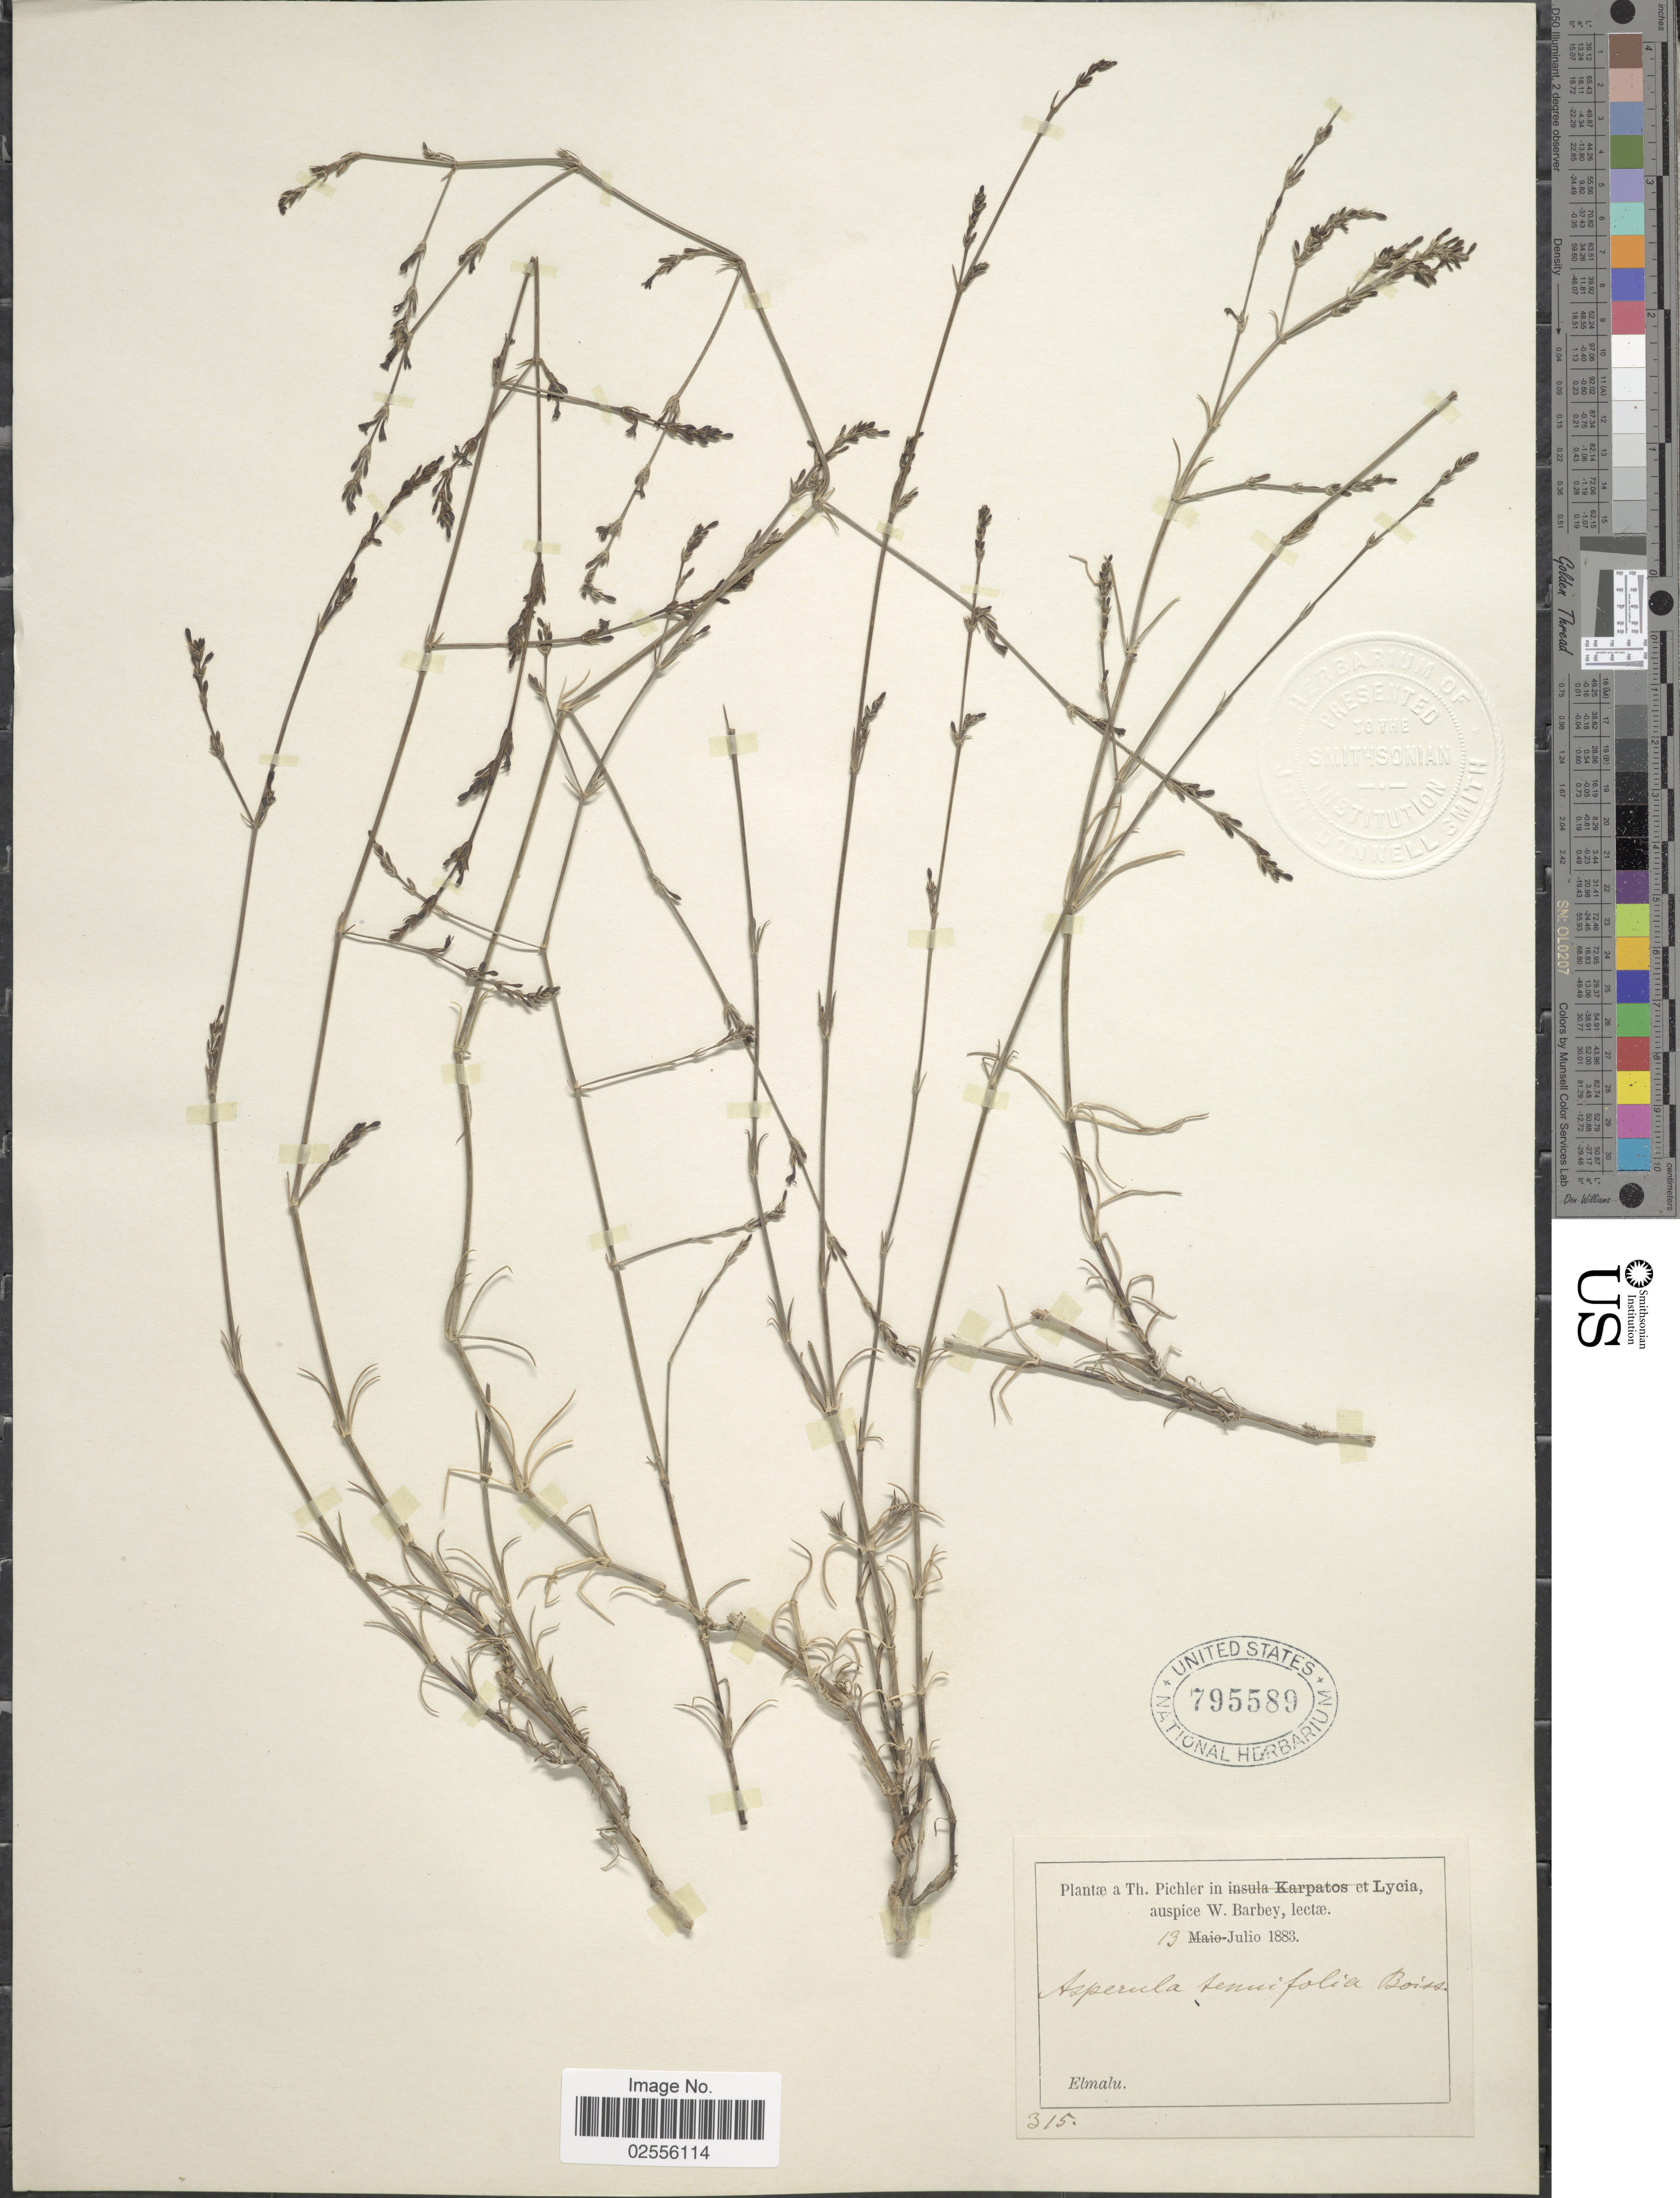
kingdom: Plantae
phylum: Tracheophyta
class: Magnoliopsida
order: Gentianales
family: Rubiaceae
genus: Asperula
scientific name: Asperula tenuifolia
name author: Boiss.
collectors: T. Pichler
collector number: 315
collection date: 1883-07-13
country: Turkey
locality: Lycia, Elmalu.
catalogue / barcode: US 795589